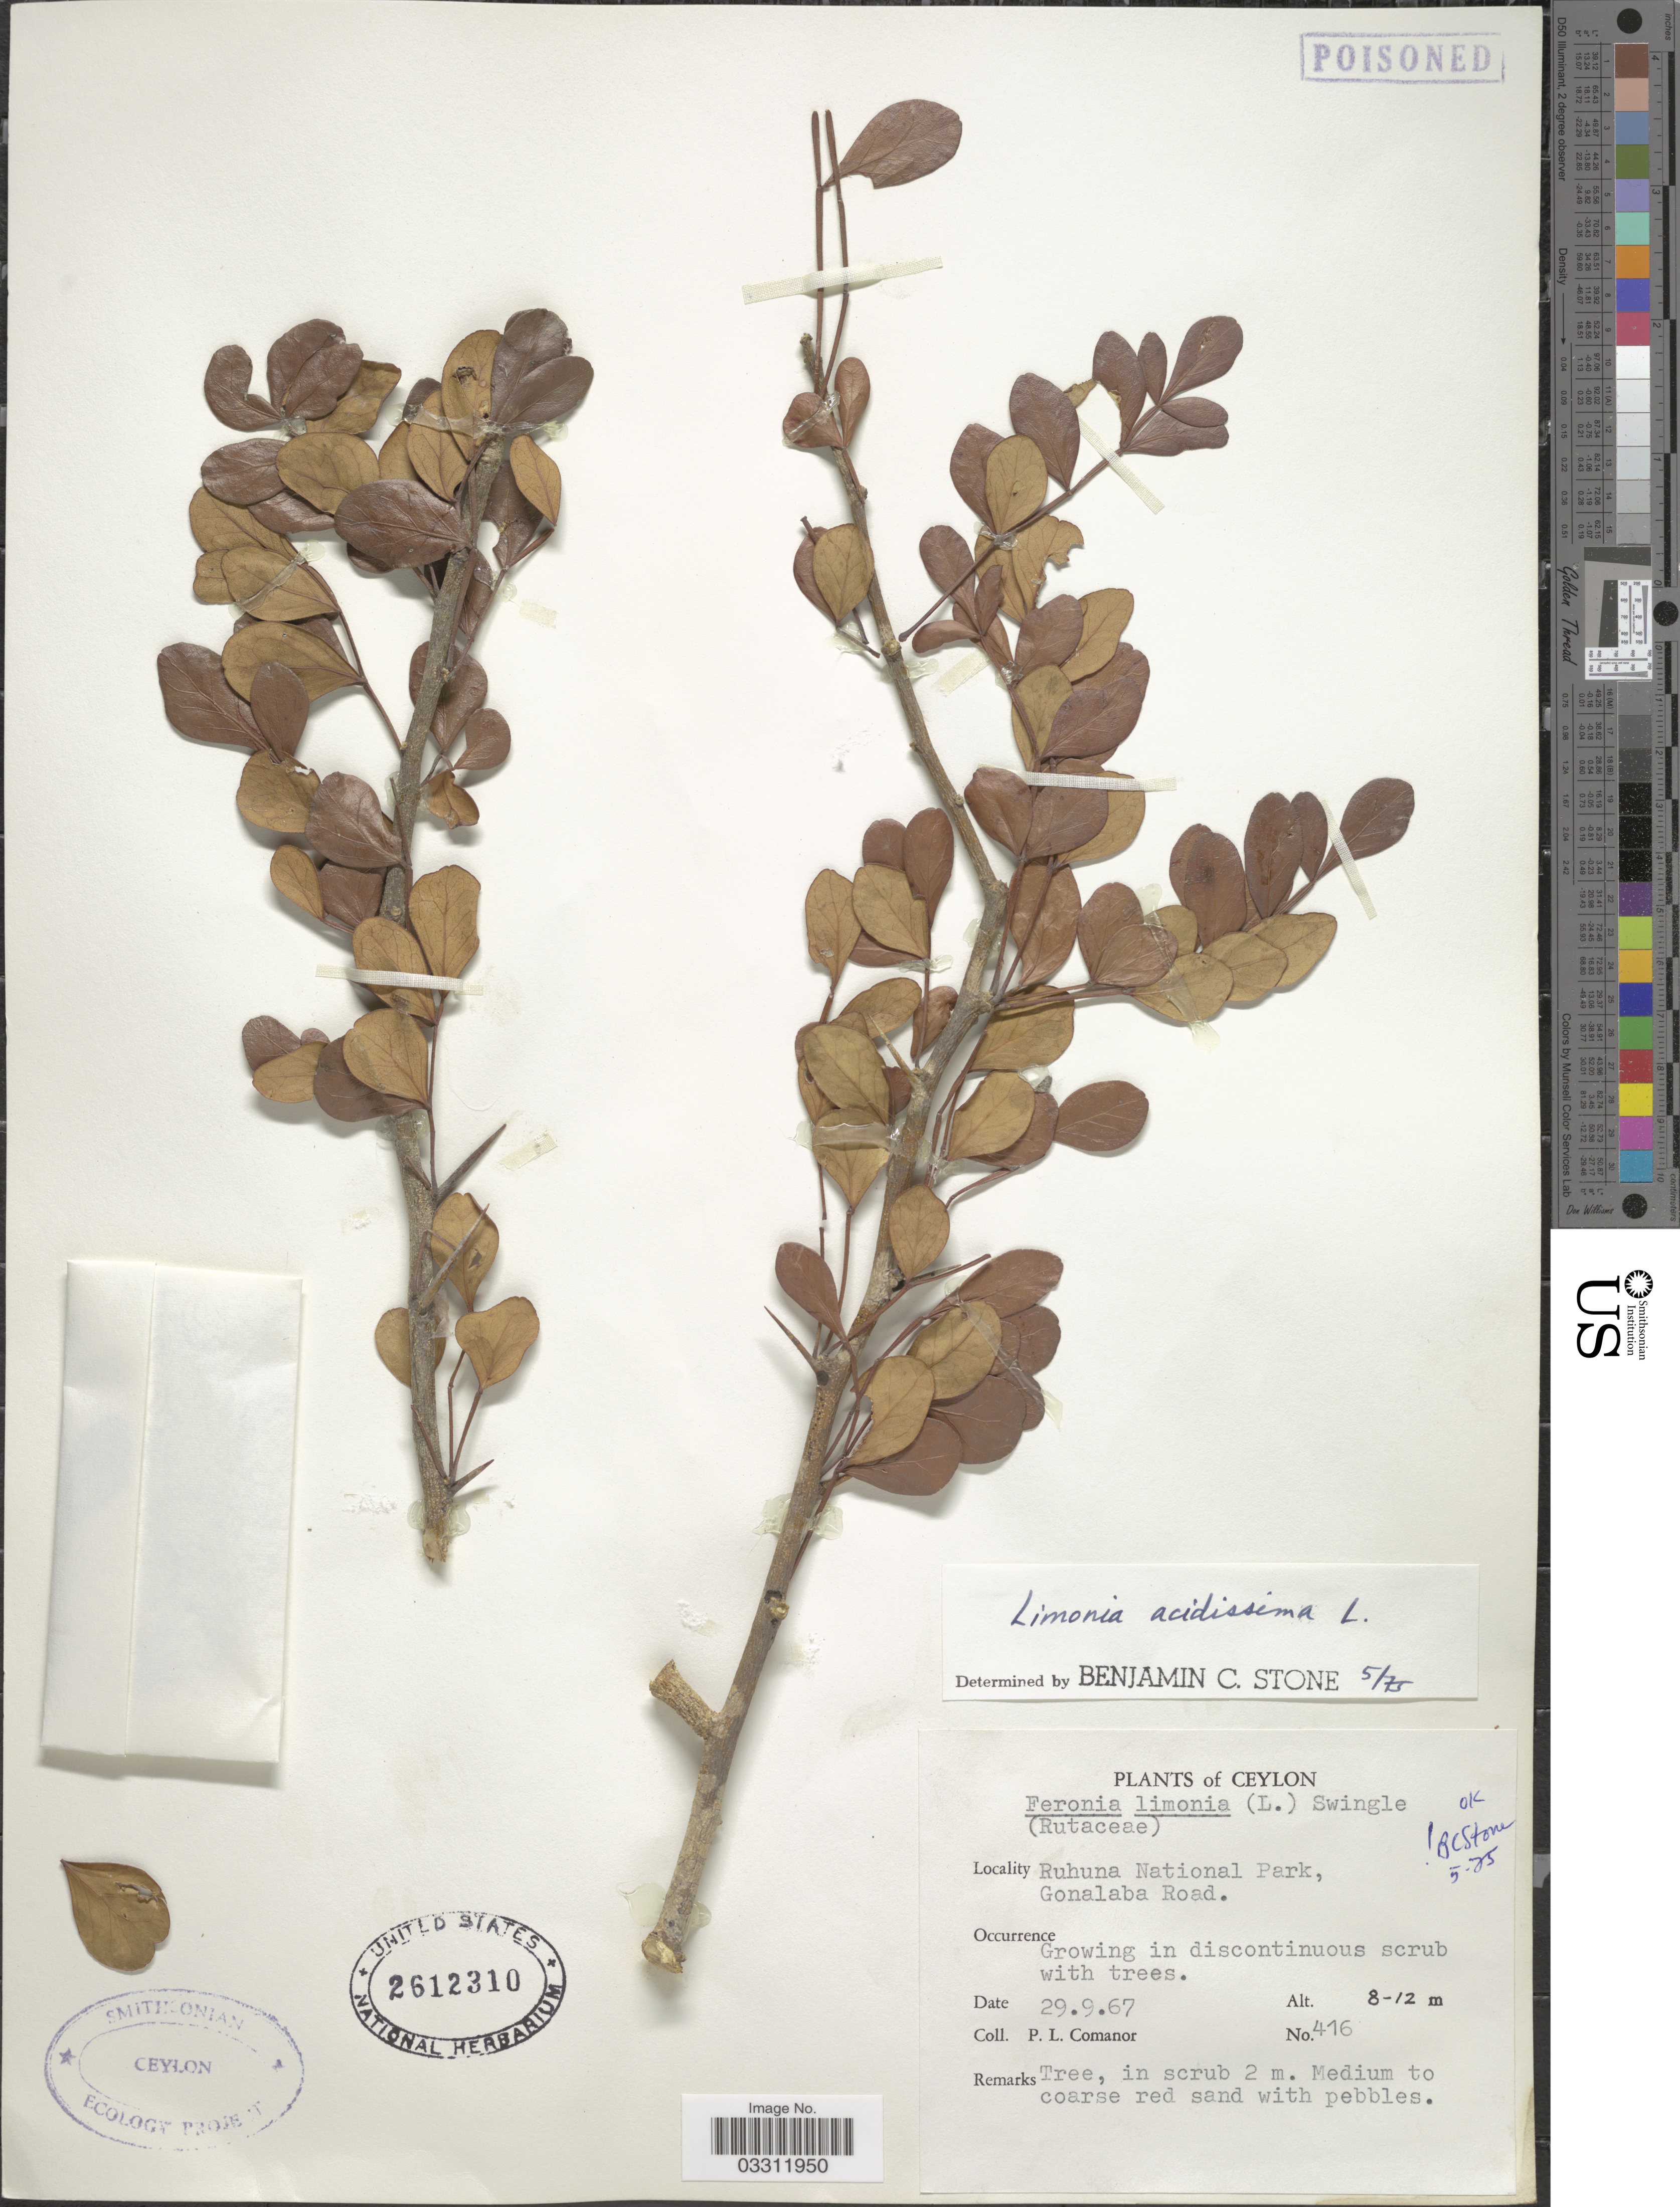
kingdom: Plantae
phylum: Tracheophyta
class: Magnoliopsida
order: Sapindales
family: Rutaceae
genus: Limonia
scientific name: Limonia acidissima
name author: L.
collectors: P. Comanor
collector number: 416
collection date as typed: Transcribed d/m/y: 29/9/67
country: Sri Lanka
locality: Ceylon. Ruhuna National Park, Gonalaba Road.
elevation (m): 8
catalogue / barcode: US 2612310